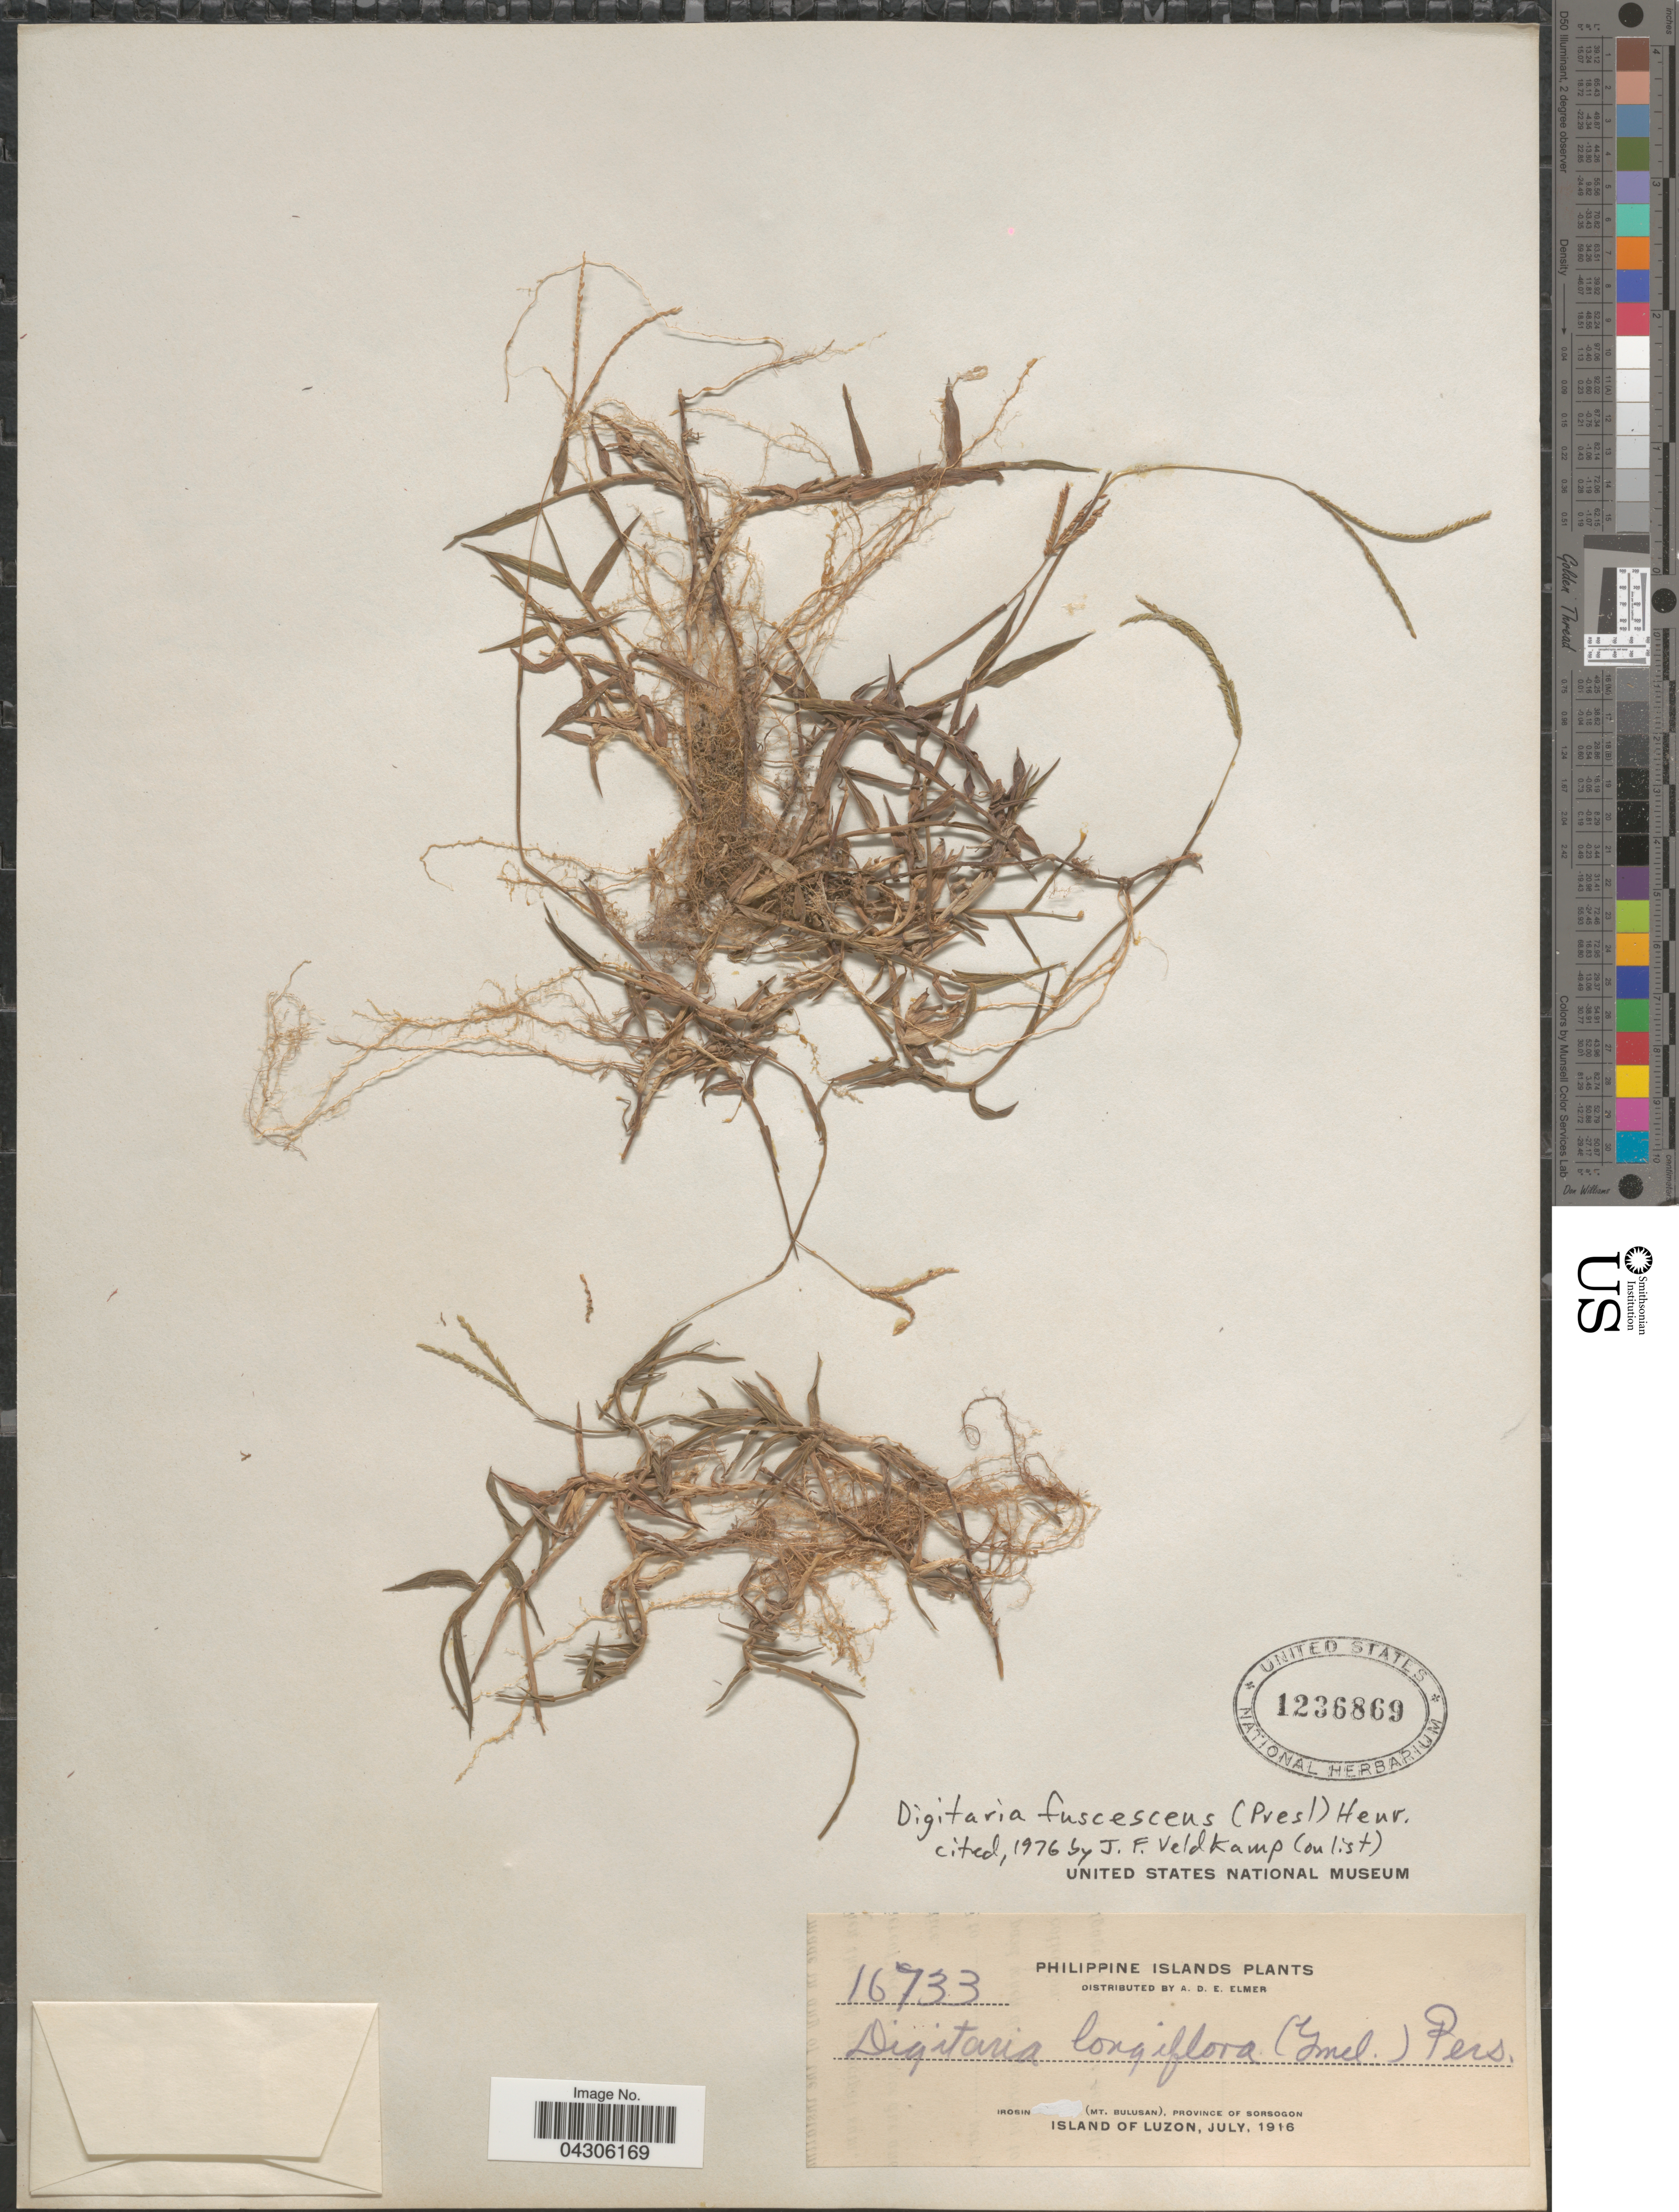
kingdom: Plantae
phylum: Tracheophyta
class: Liliopsida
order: Poales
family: Poaceae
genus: Digitaria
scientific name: Digitaria fuscescens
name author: (J. Presl) Henr.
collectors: A. D. E. Elmer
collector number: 16733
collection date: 1916-07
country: Philippines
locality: Philippine Islands. Irosin (Mt. Bulusan), Province of Sorsogon. Island of Luzon.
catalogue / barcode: US 1236869